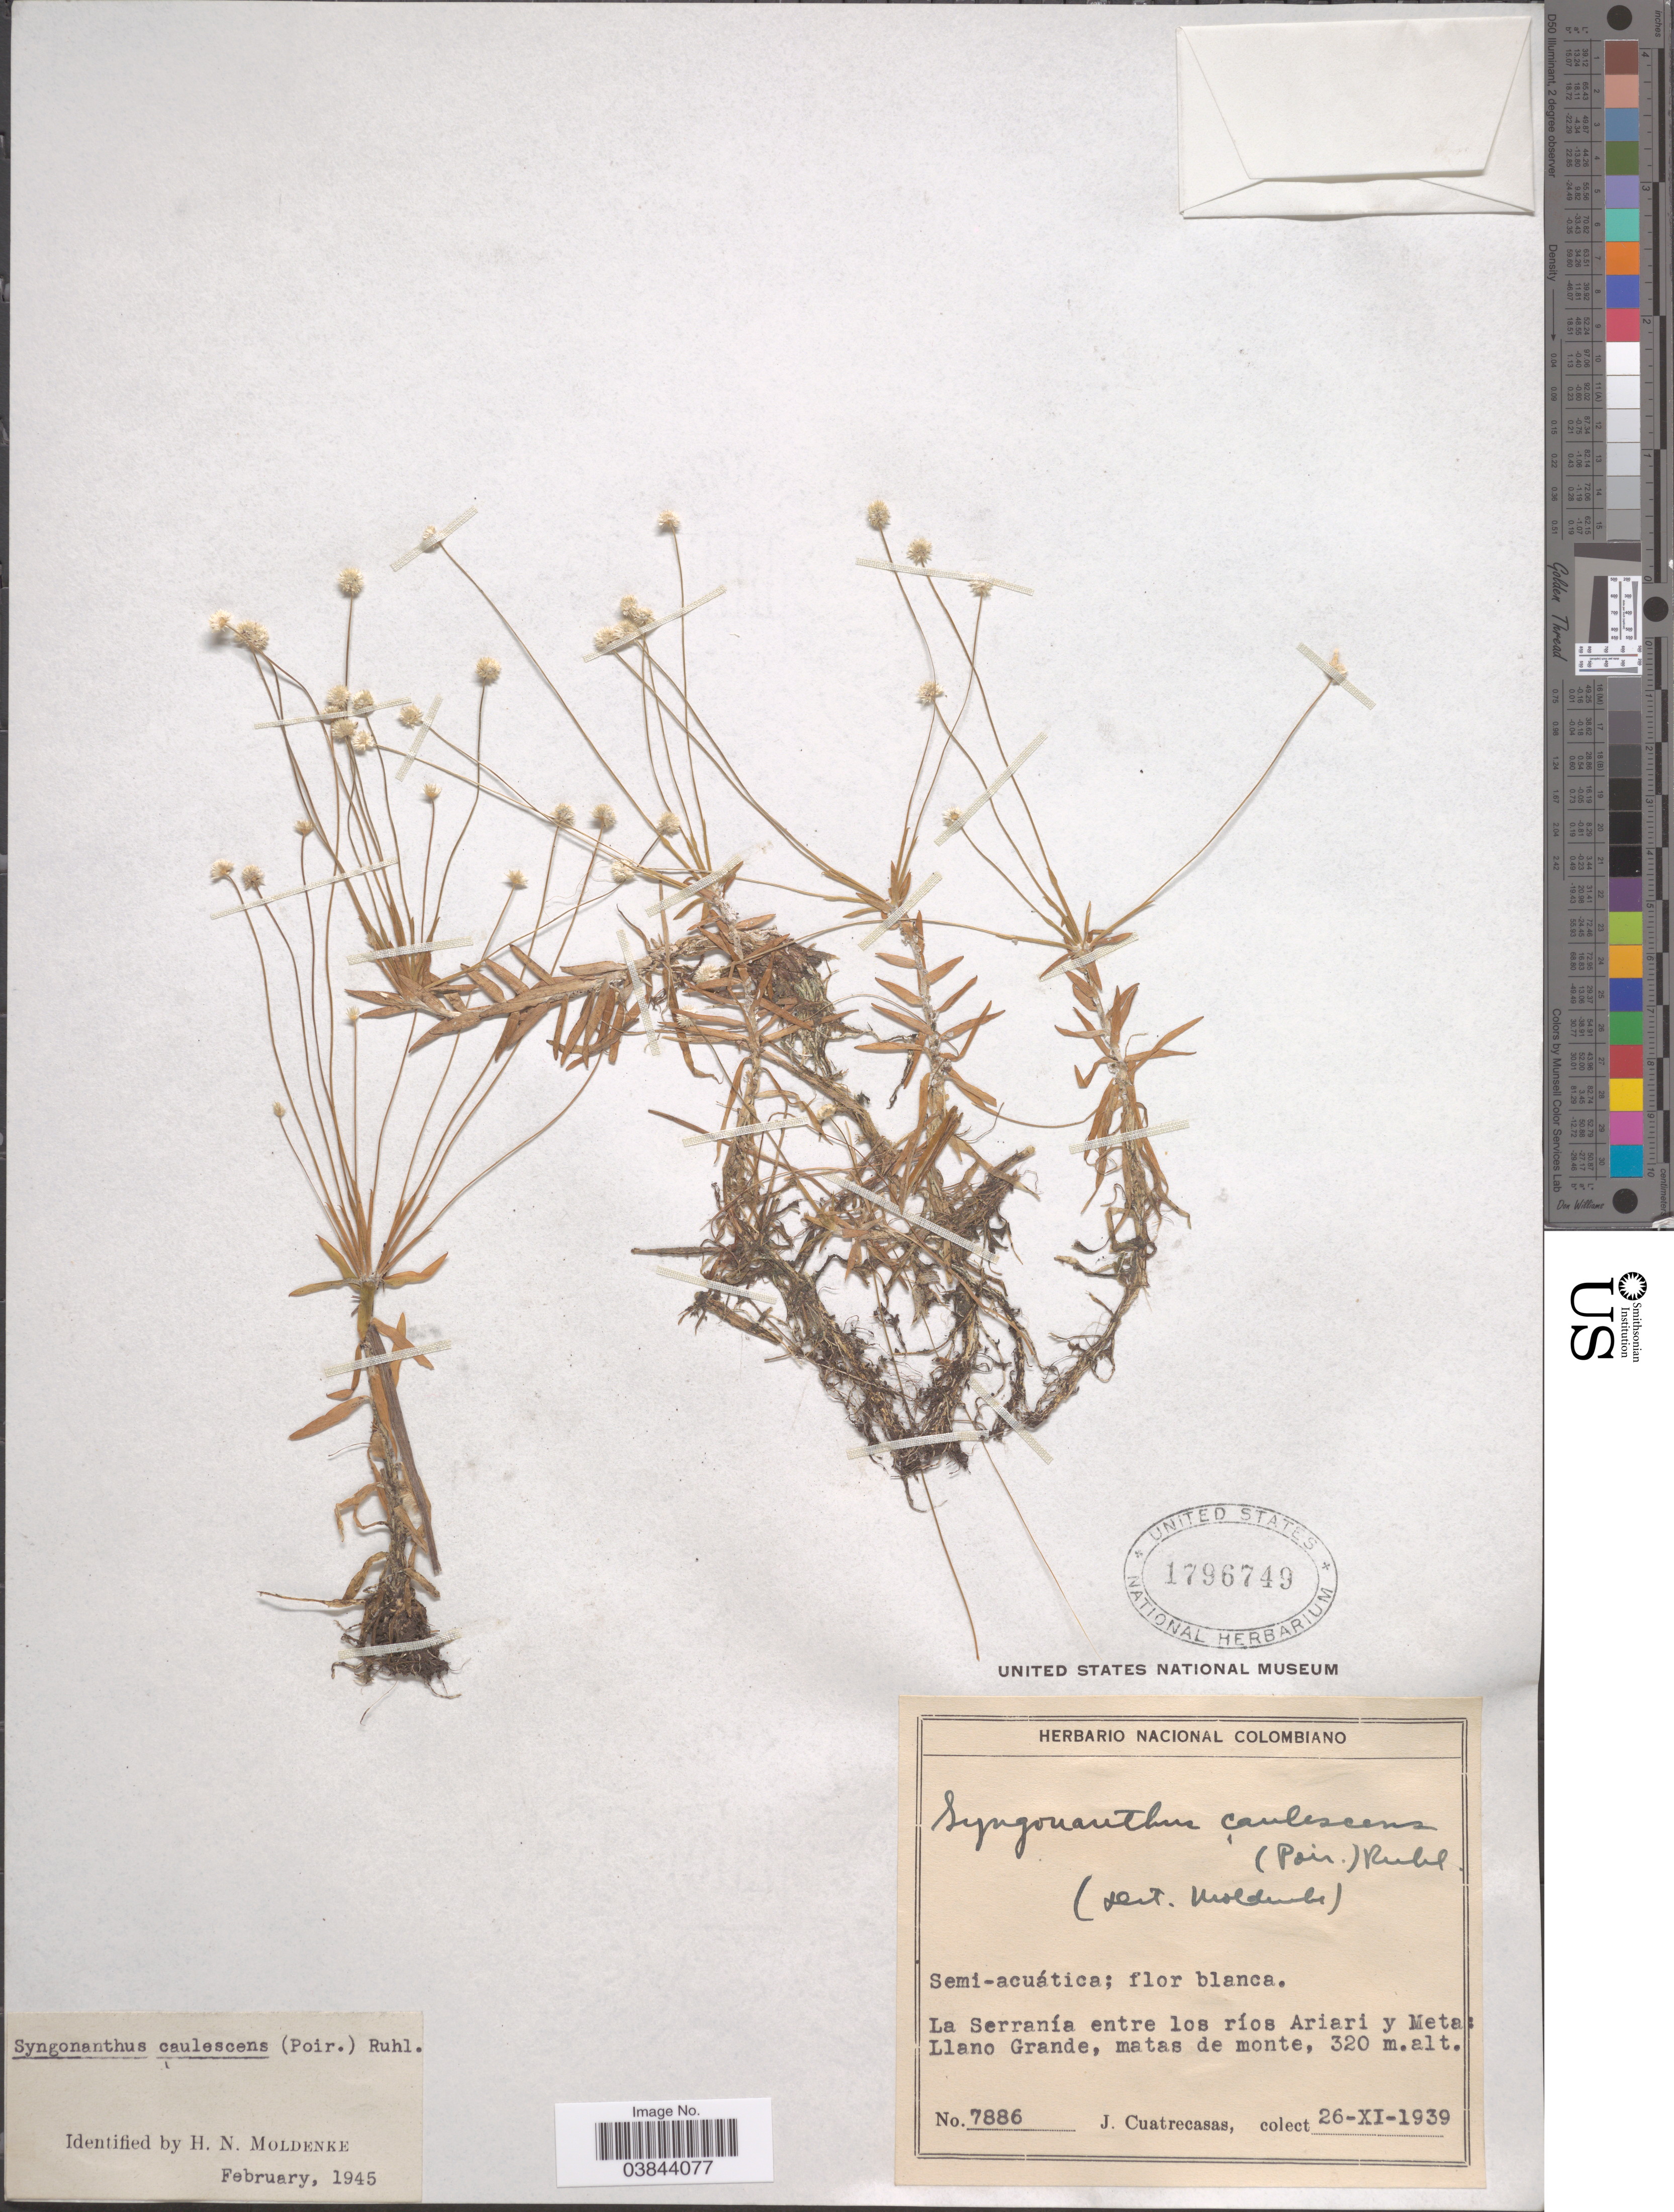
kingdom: Plantae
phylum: Tracheophyta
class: Liliopsida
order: Poales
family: Eriocaulaceae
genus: Syngonanthus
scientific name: Syngonanthus caulescens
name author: (Poir.) Ruhland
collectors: J. Cuatrecasas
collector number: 7886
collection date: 1939-09-26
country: Colombia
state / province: Meta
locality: La Serranía entre los ríos Ariari y Meta: Llano Grande, matas de monte.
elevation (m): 320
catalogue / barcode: US 1796749